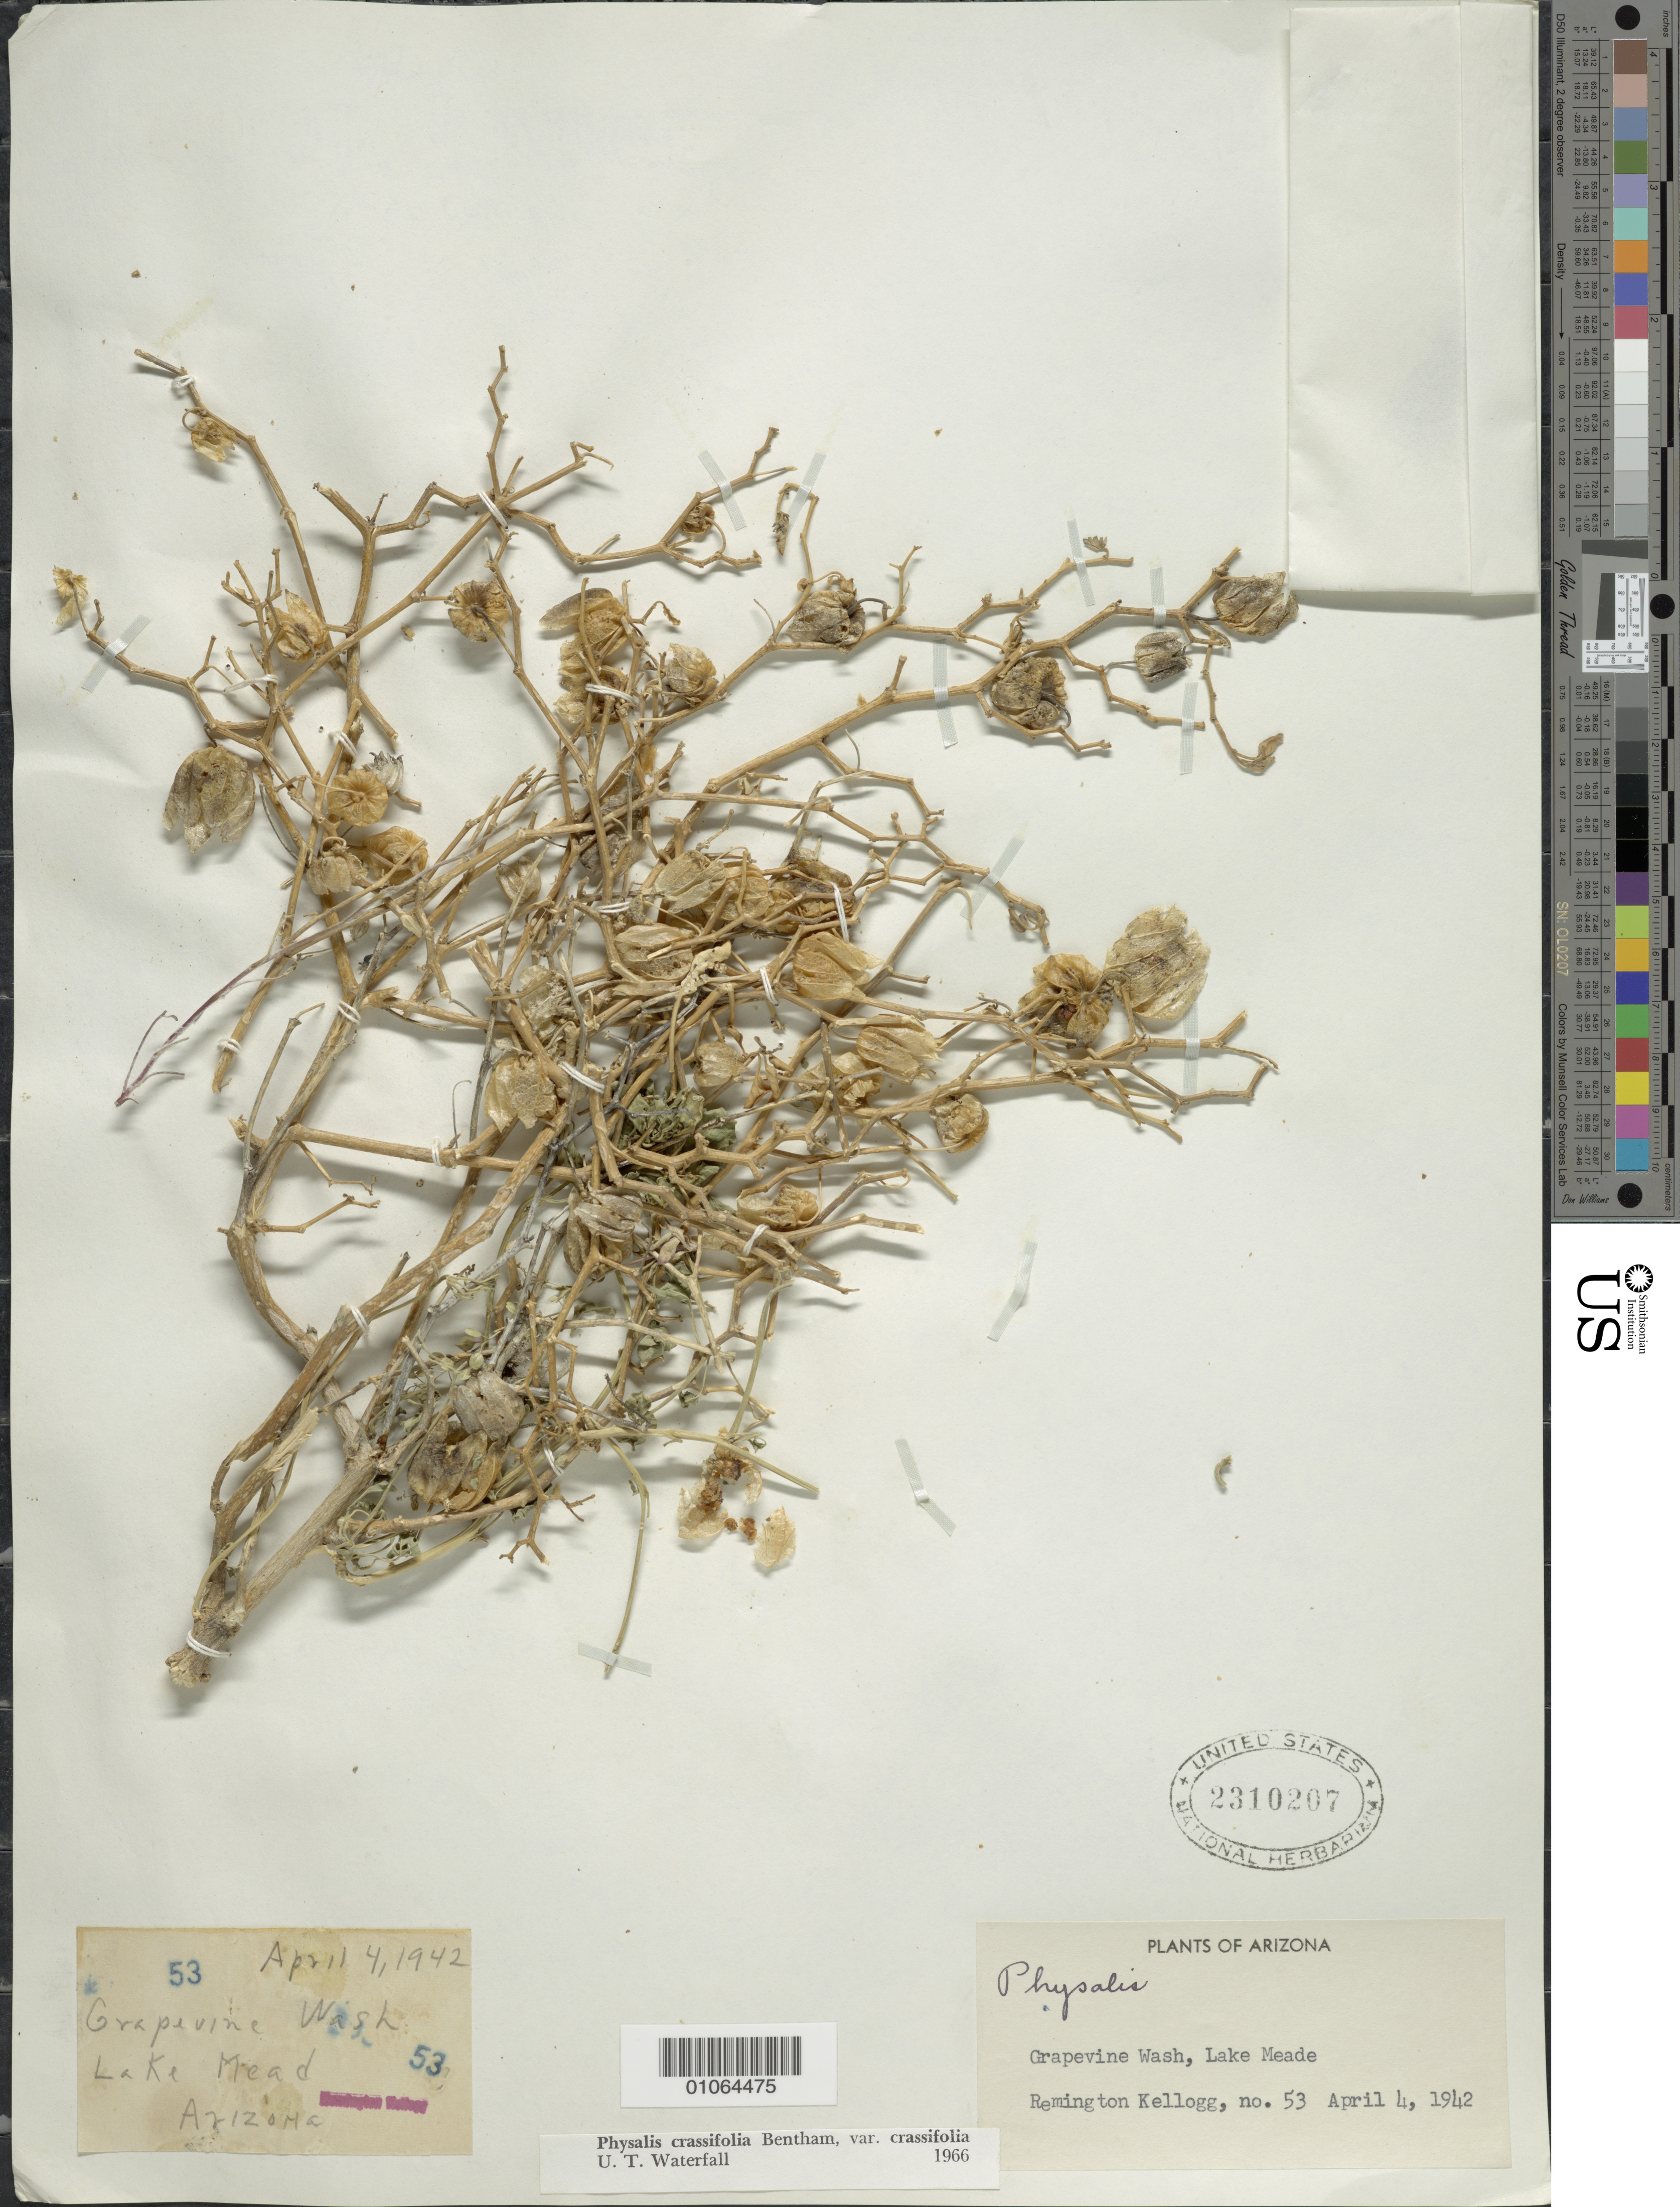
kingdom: Plantae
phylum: Tracheophyta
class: Magnoliopsida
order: Solanales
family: Solanaceae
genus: Physalis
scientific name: Physalis crassifolia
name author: Benth.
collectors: R. Kellogg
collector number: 53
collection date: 1942-04-04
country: United States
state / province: Arizona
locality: Grapevine Wash, Lake Meade.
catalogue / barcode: US 2310207